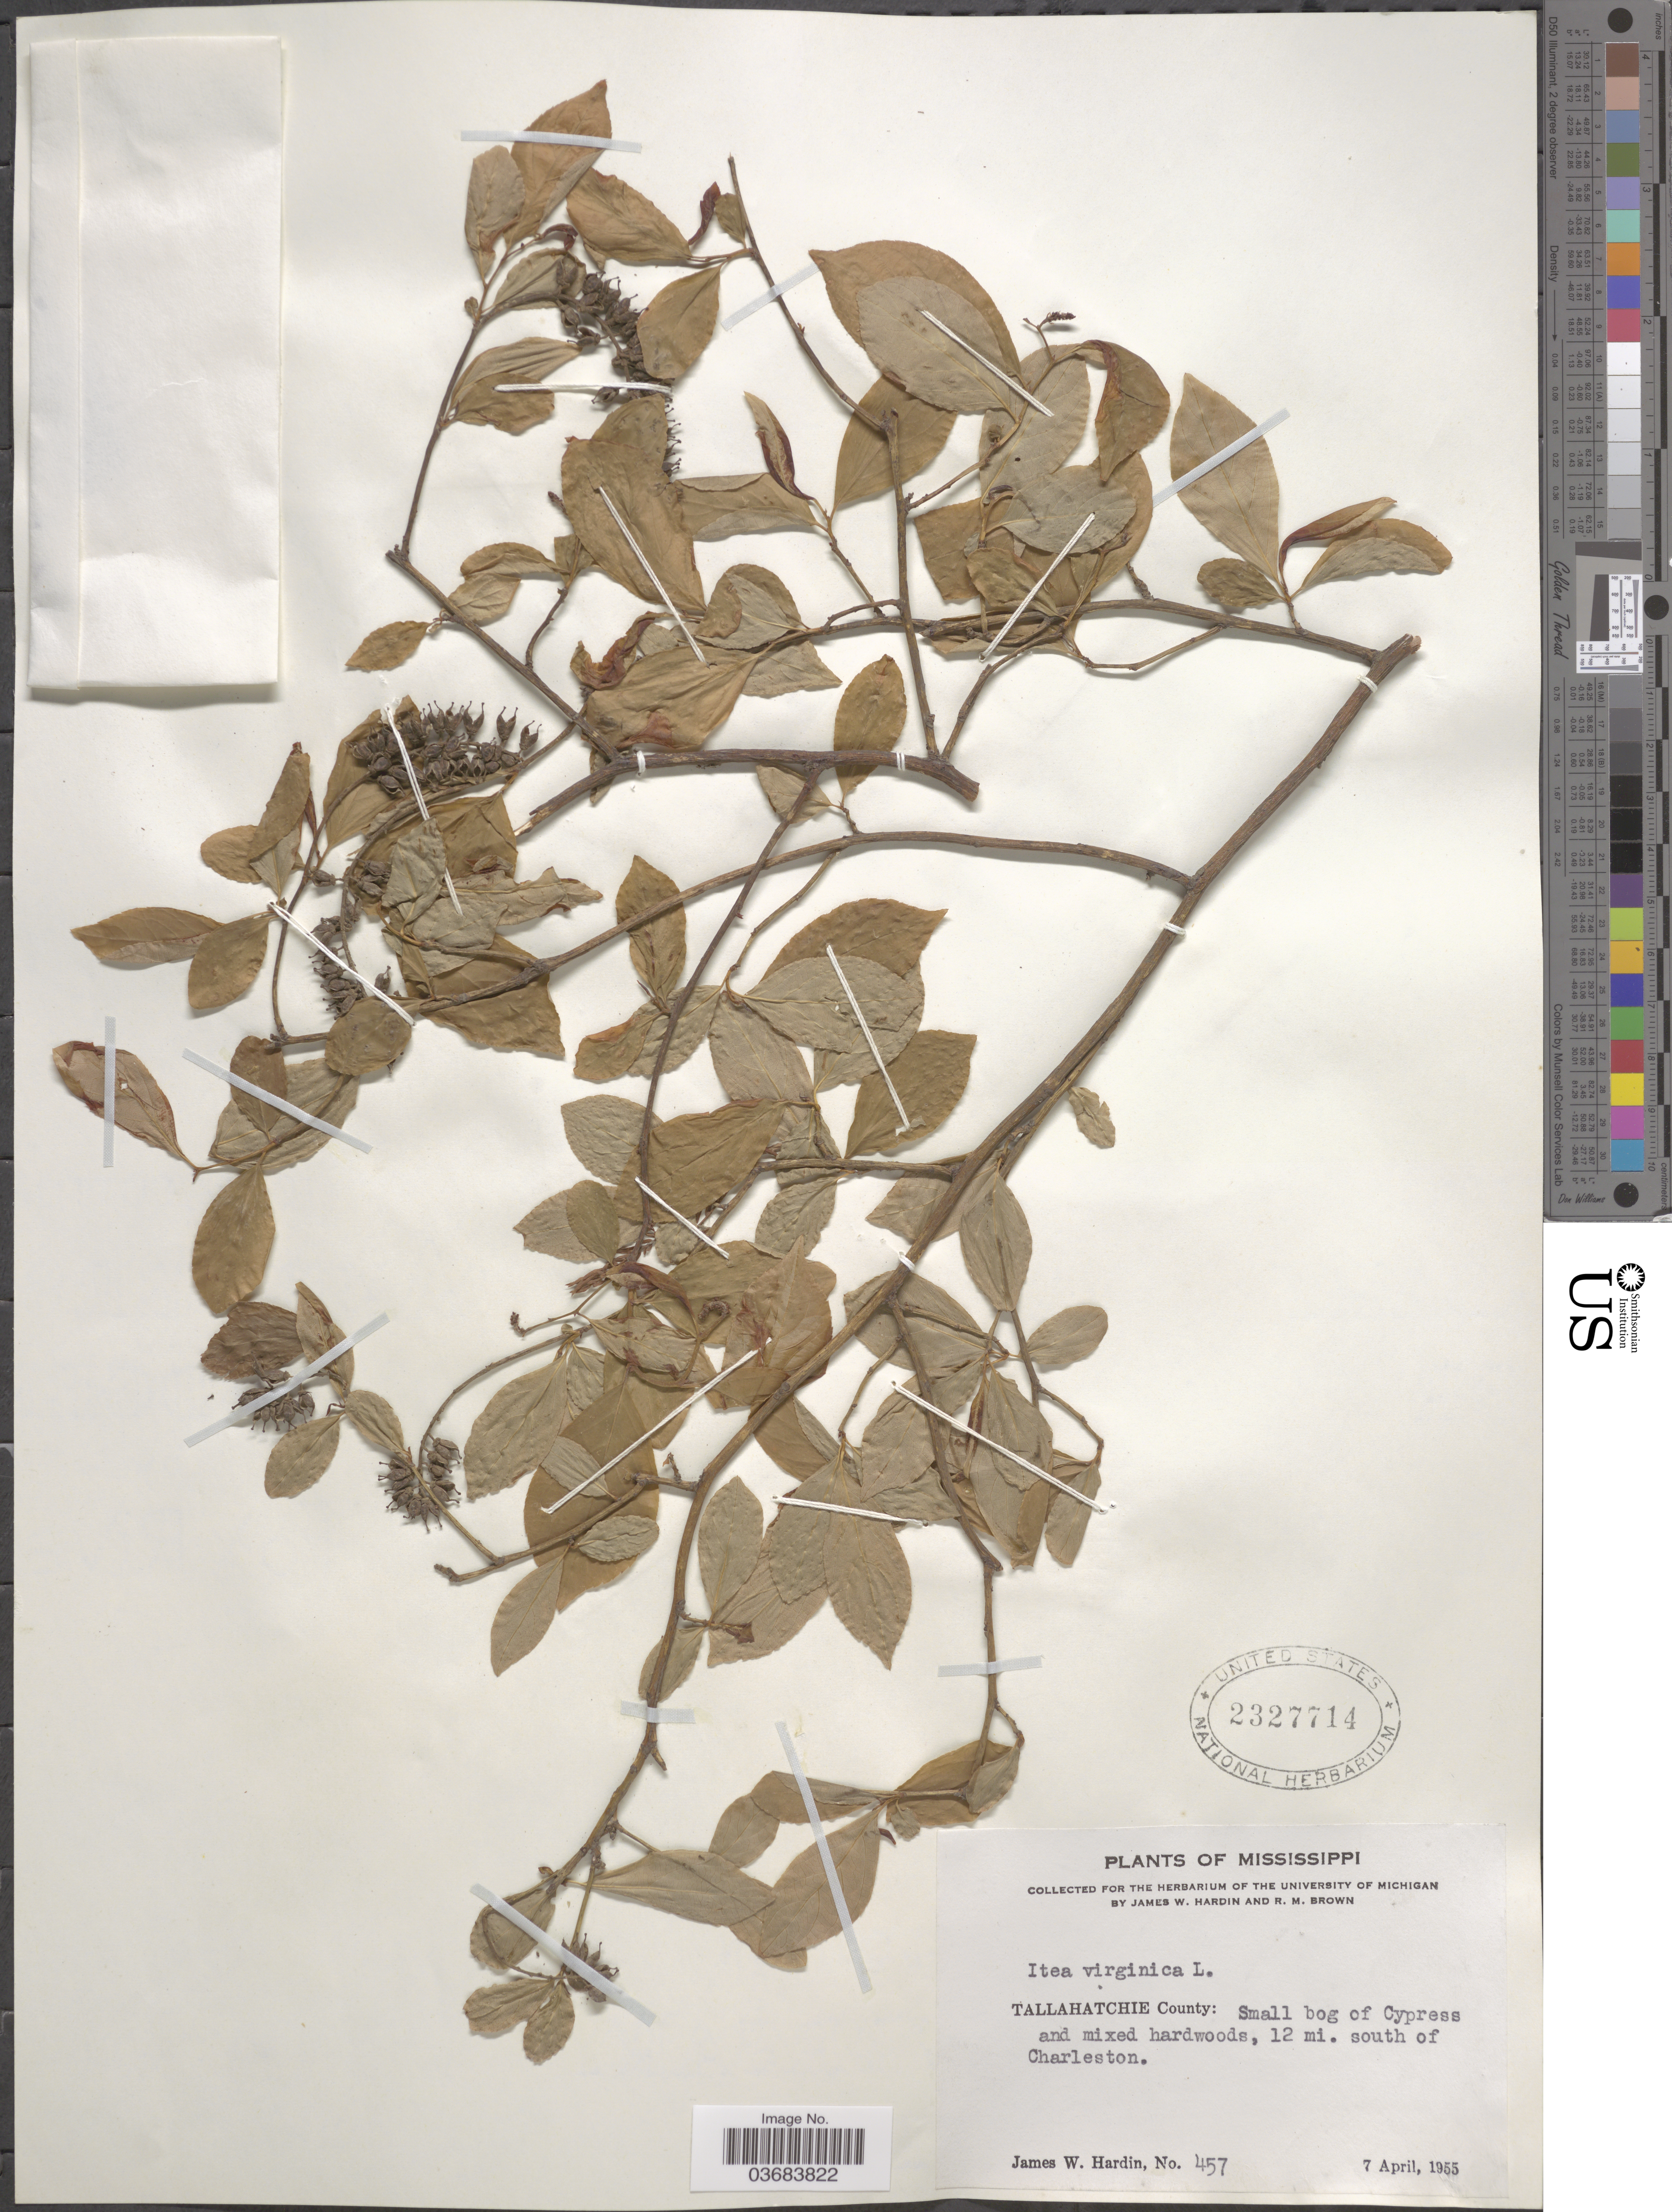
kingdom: Plantae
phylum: Tracheophyta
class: Magnoliopsida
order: Saxifragales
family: Iteaceae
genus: Itea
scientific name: Itea virginica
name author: L.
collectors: J. W. Hardin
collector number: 457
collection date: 1955-04-07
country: United States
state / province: Mississippi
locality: Tallahatchie County: Small bog of Cypress and mixed hardwoods, 12 mi. south of Charleston.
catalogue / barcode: US 2327714